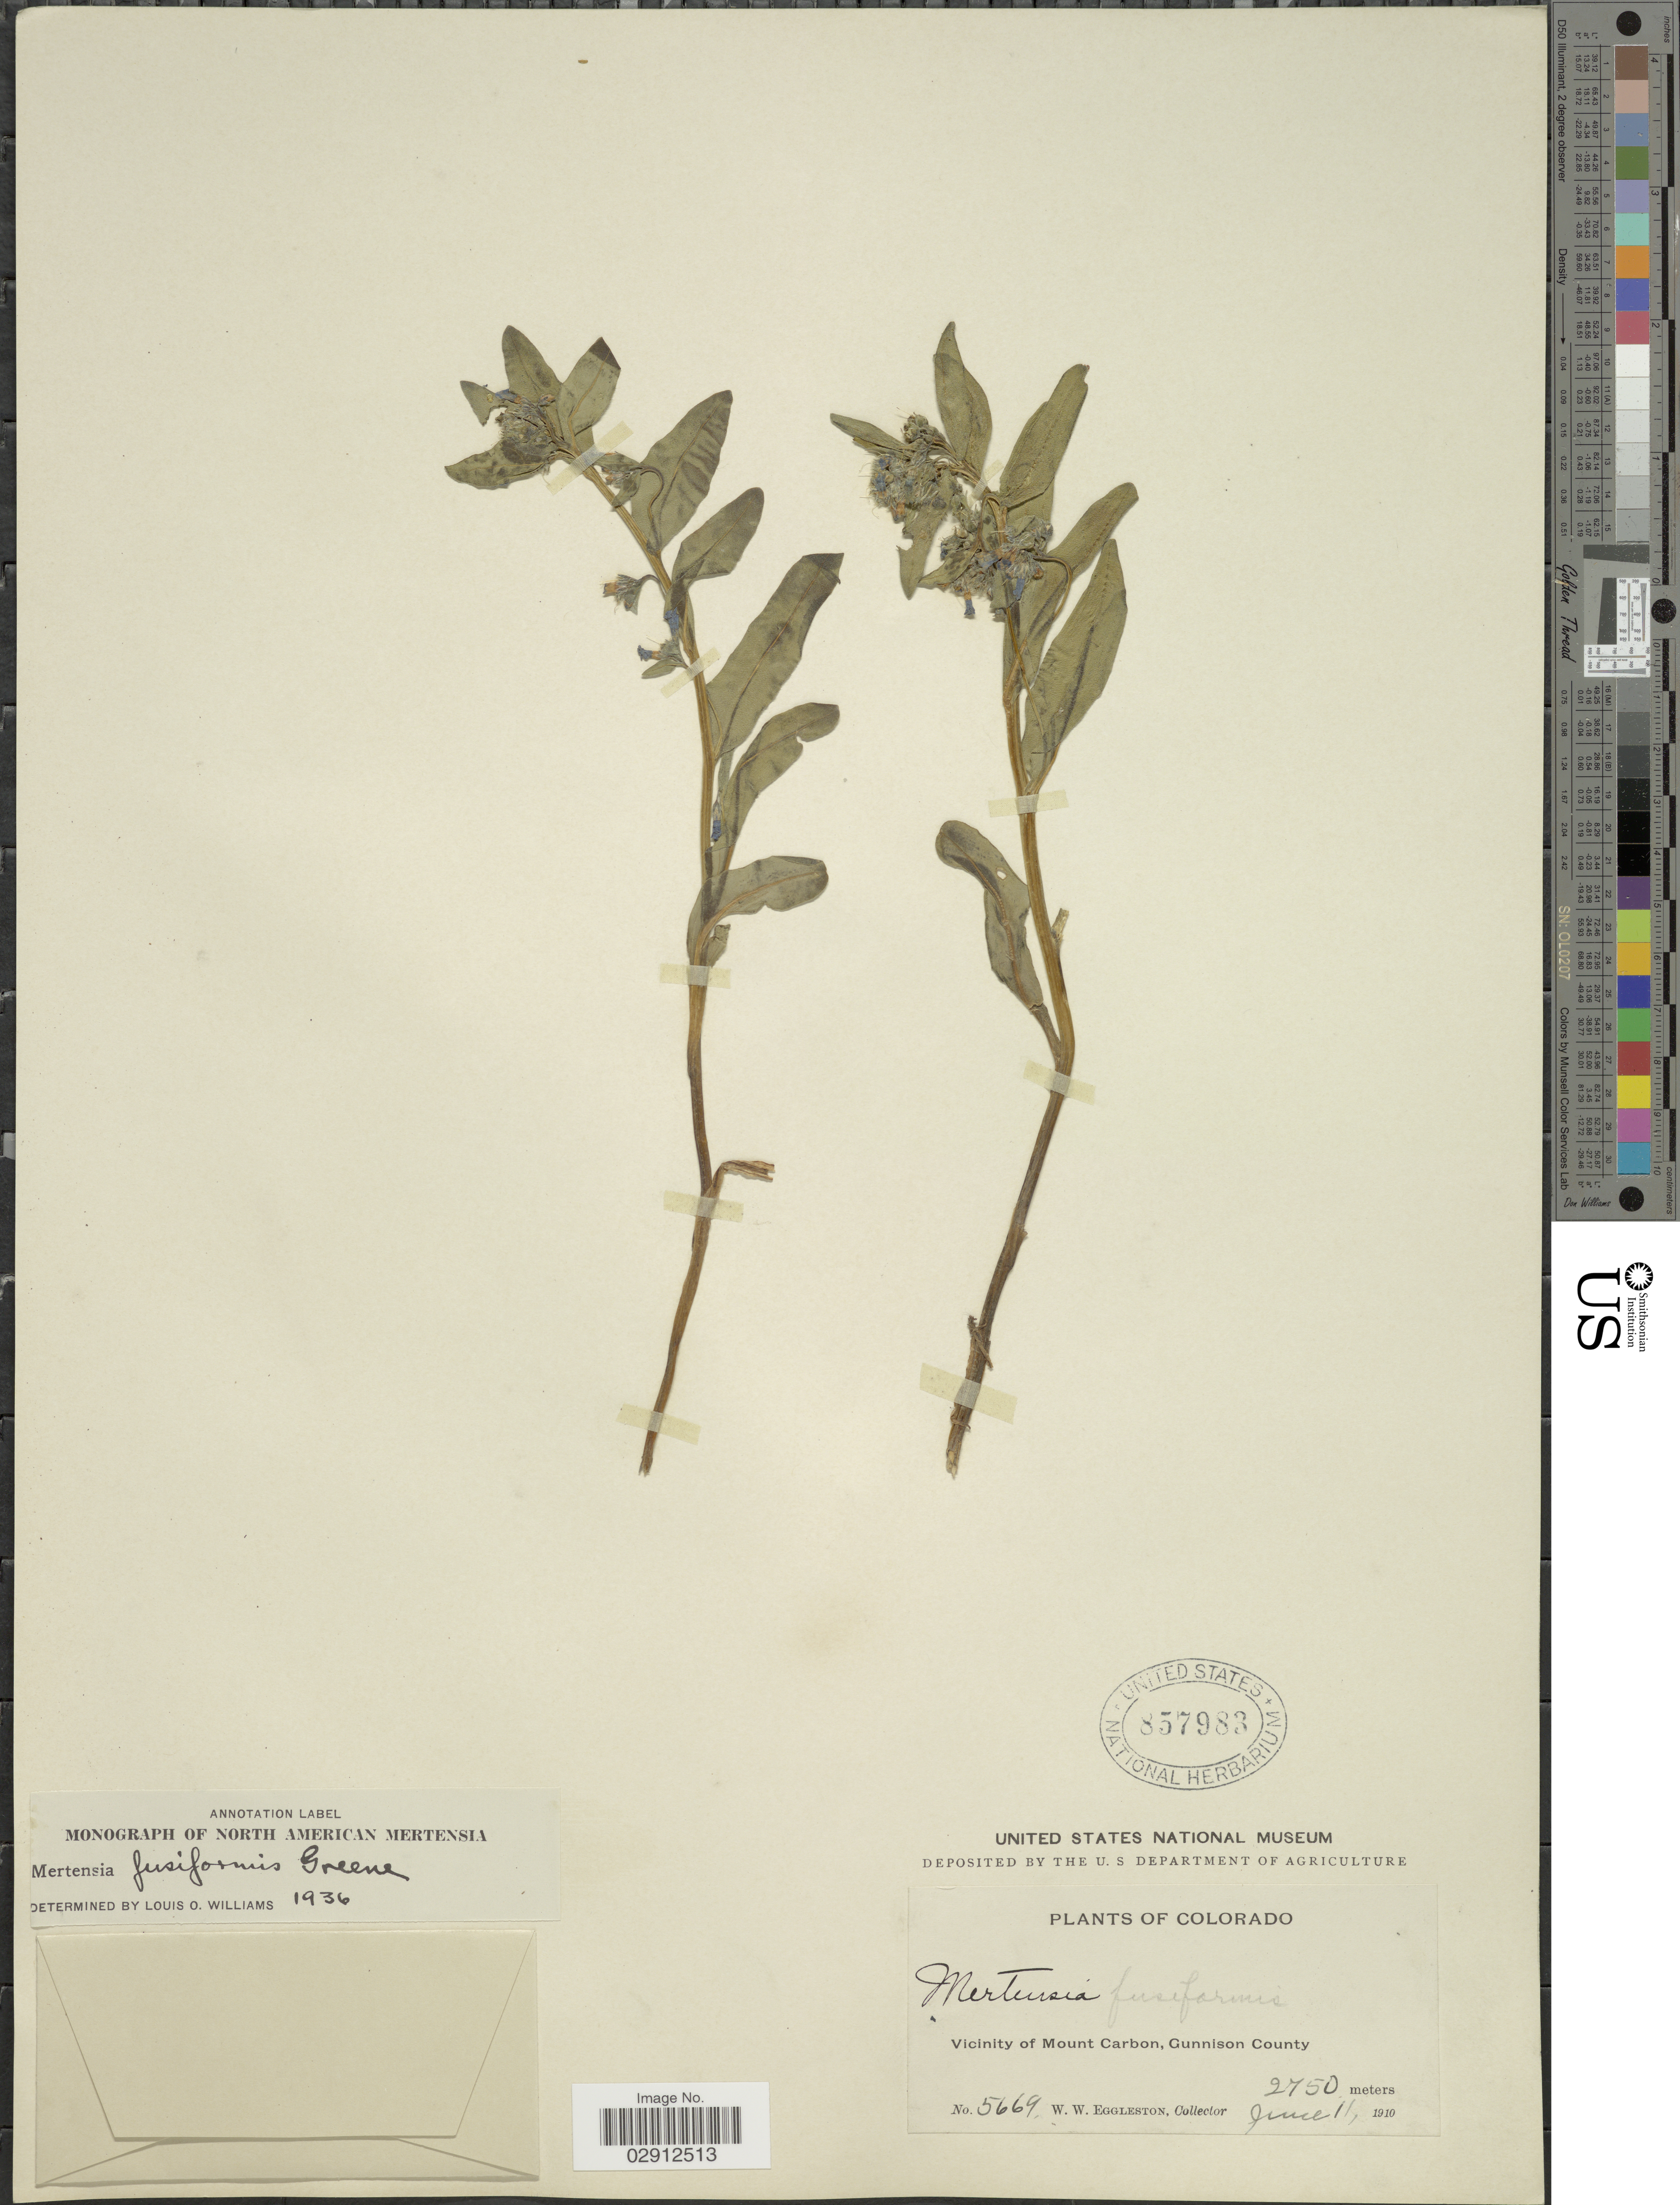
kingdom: Plantae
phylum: Tracheophyta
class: Magnoliopsida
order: Boraginales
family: Boraginaceae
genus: Mertensia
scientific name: Mertensia fusiformis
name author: Greene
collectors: W. W. Eggleston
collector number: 5669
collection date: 1910-06-11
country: United States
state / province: Colorado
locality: Vicinity of Mount Carbon, Gunnison County.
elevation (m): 2750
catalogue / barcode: US 857983